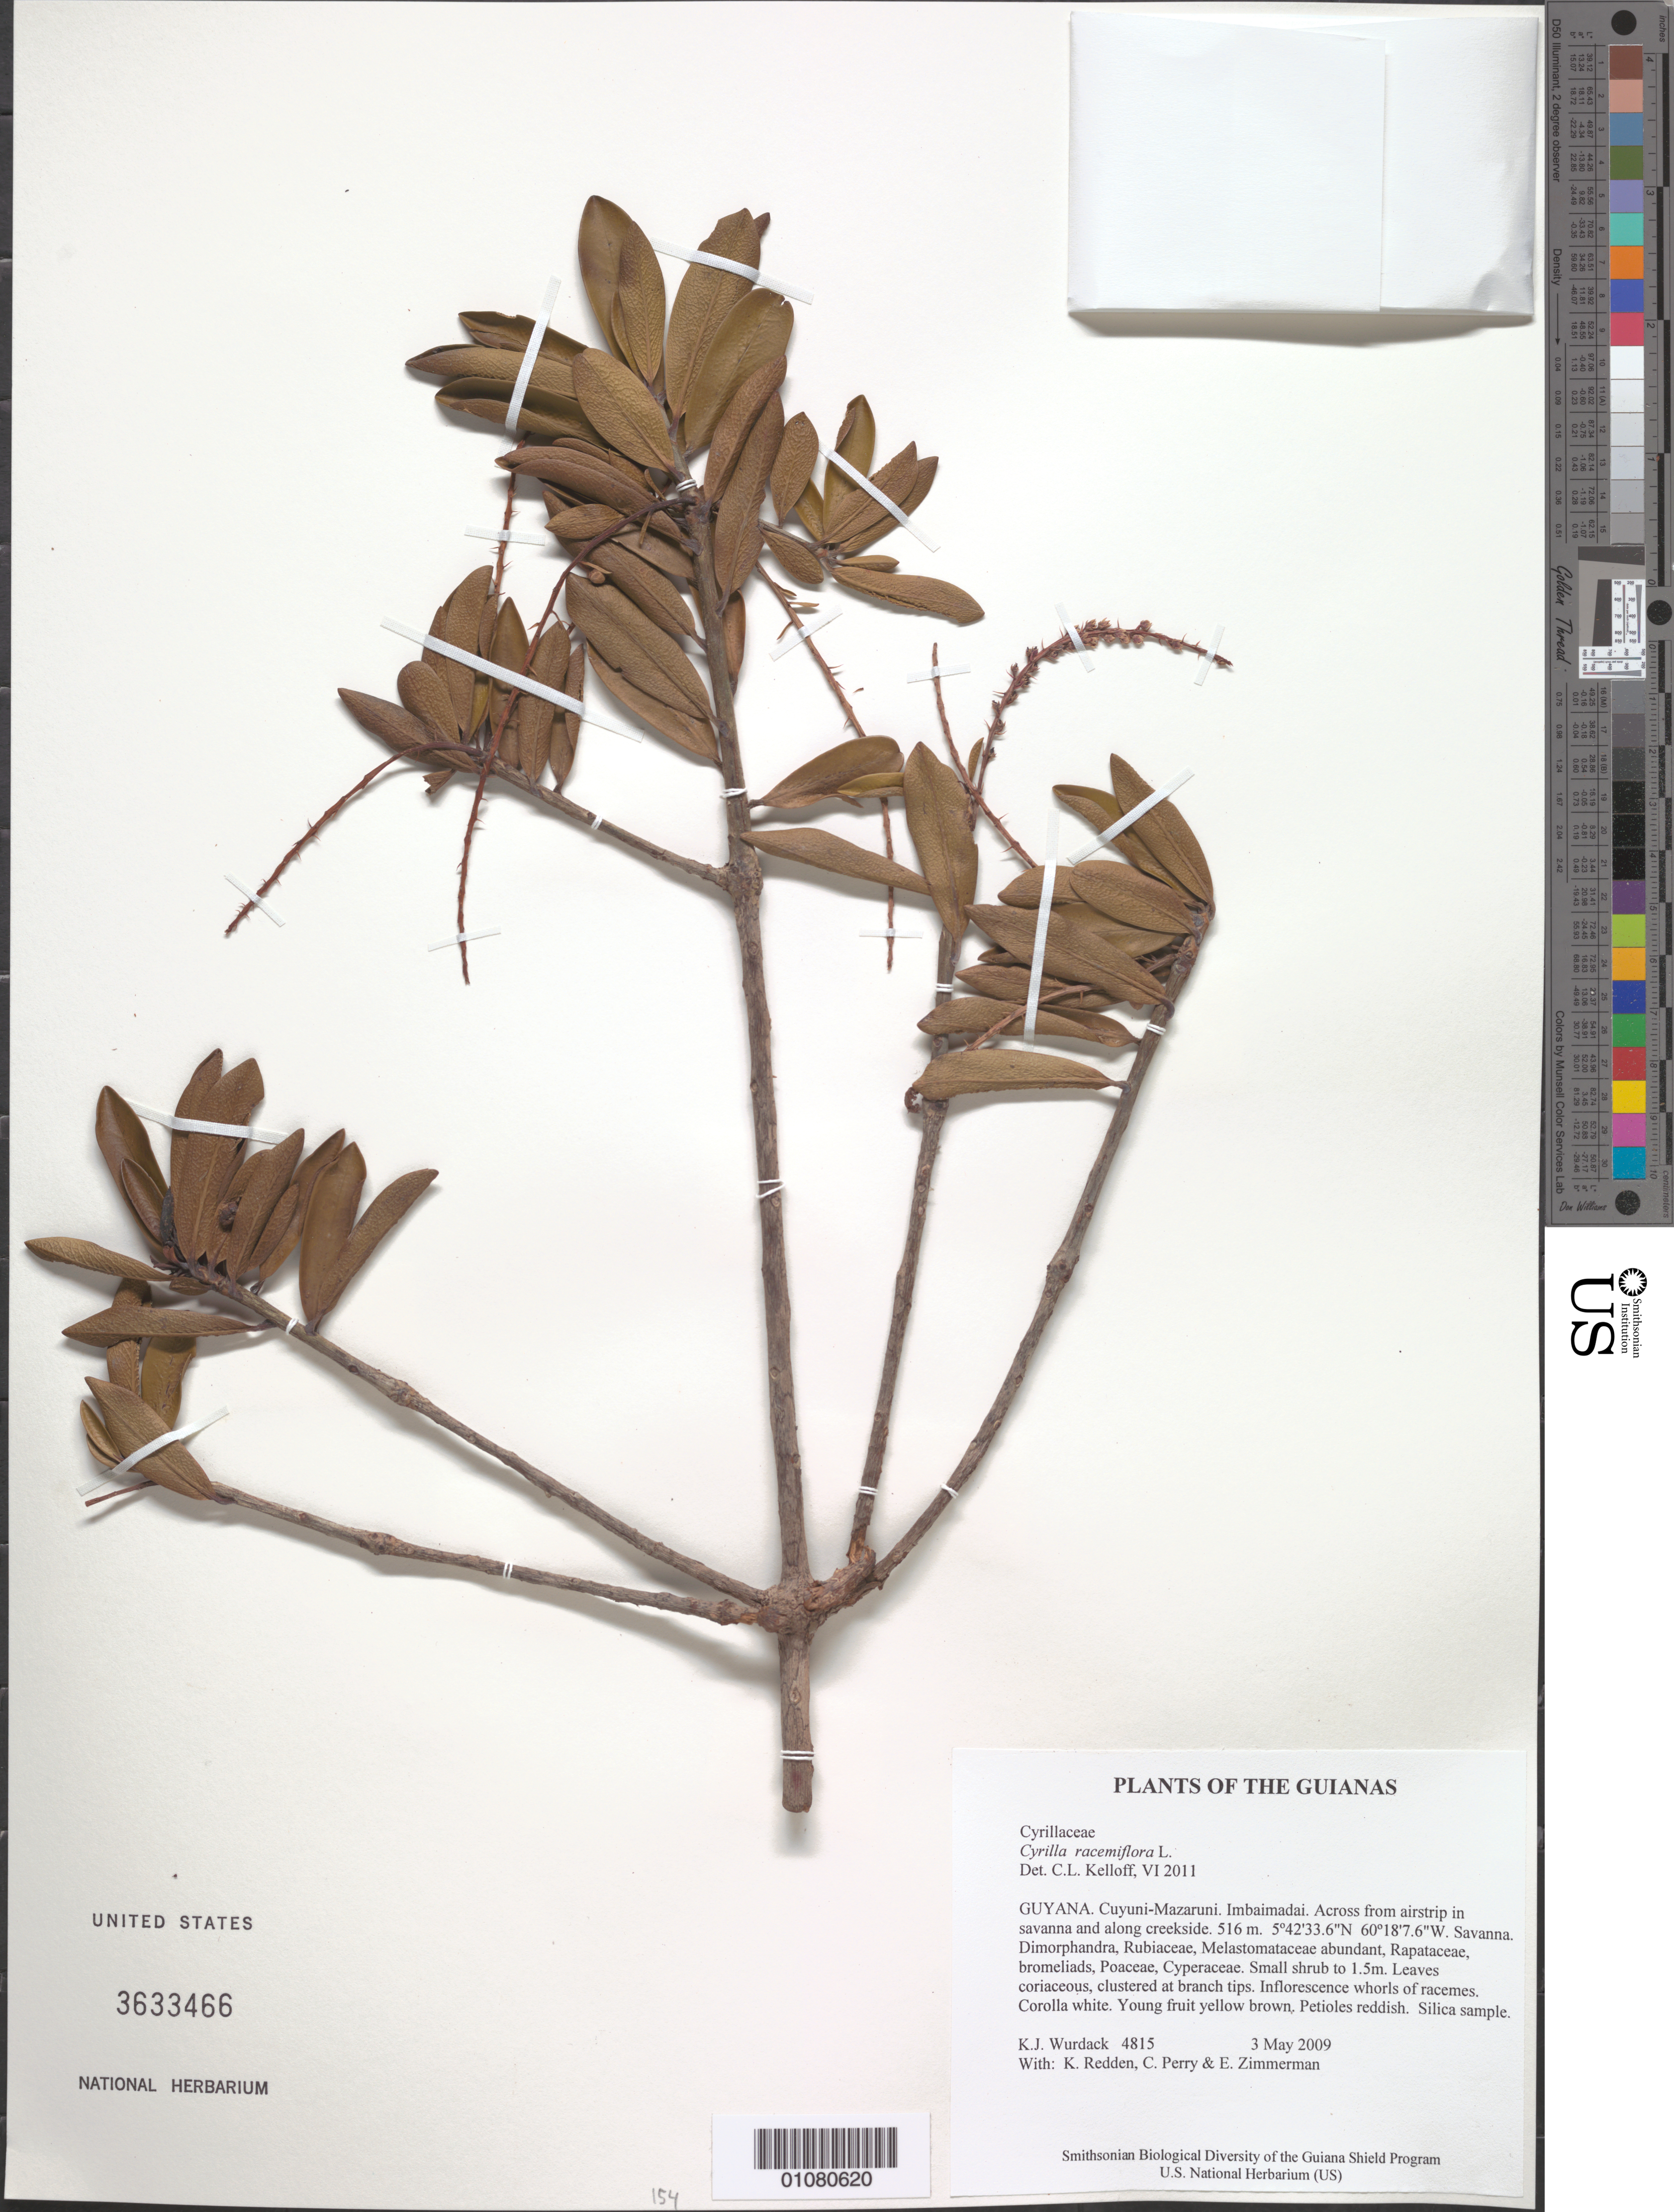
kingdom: Plantae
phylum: Tracheophyta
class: Magnoliopsida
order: Ericales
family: Cyrillaceae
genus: Cyrilla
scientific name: Cyrilla racemiflora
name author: L.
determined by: Kelloff, Carol L., (US), Smithsonian Institution - National Museum of Natural History (UNITED STATES)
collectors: K. Wurdack, K. M. Redden, C. Perry & E. Zimmerman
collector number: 4815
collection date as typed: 3 May 2009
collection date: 2009-05-03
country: Guyana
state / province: Cuyuni-Mazaruni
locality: Imbaimadai. Across from airstrip in savanna and along creekside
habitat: Savanna. Dimorphandra, Rubiaceae, Melastomataceae abundant, Rapataceae, bromeliads, Poaceae, Cyperaceae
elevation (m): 516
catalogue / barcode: US 3633466